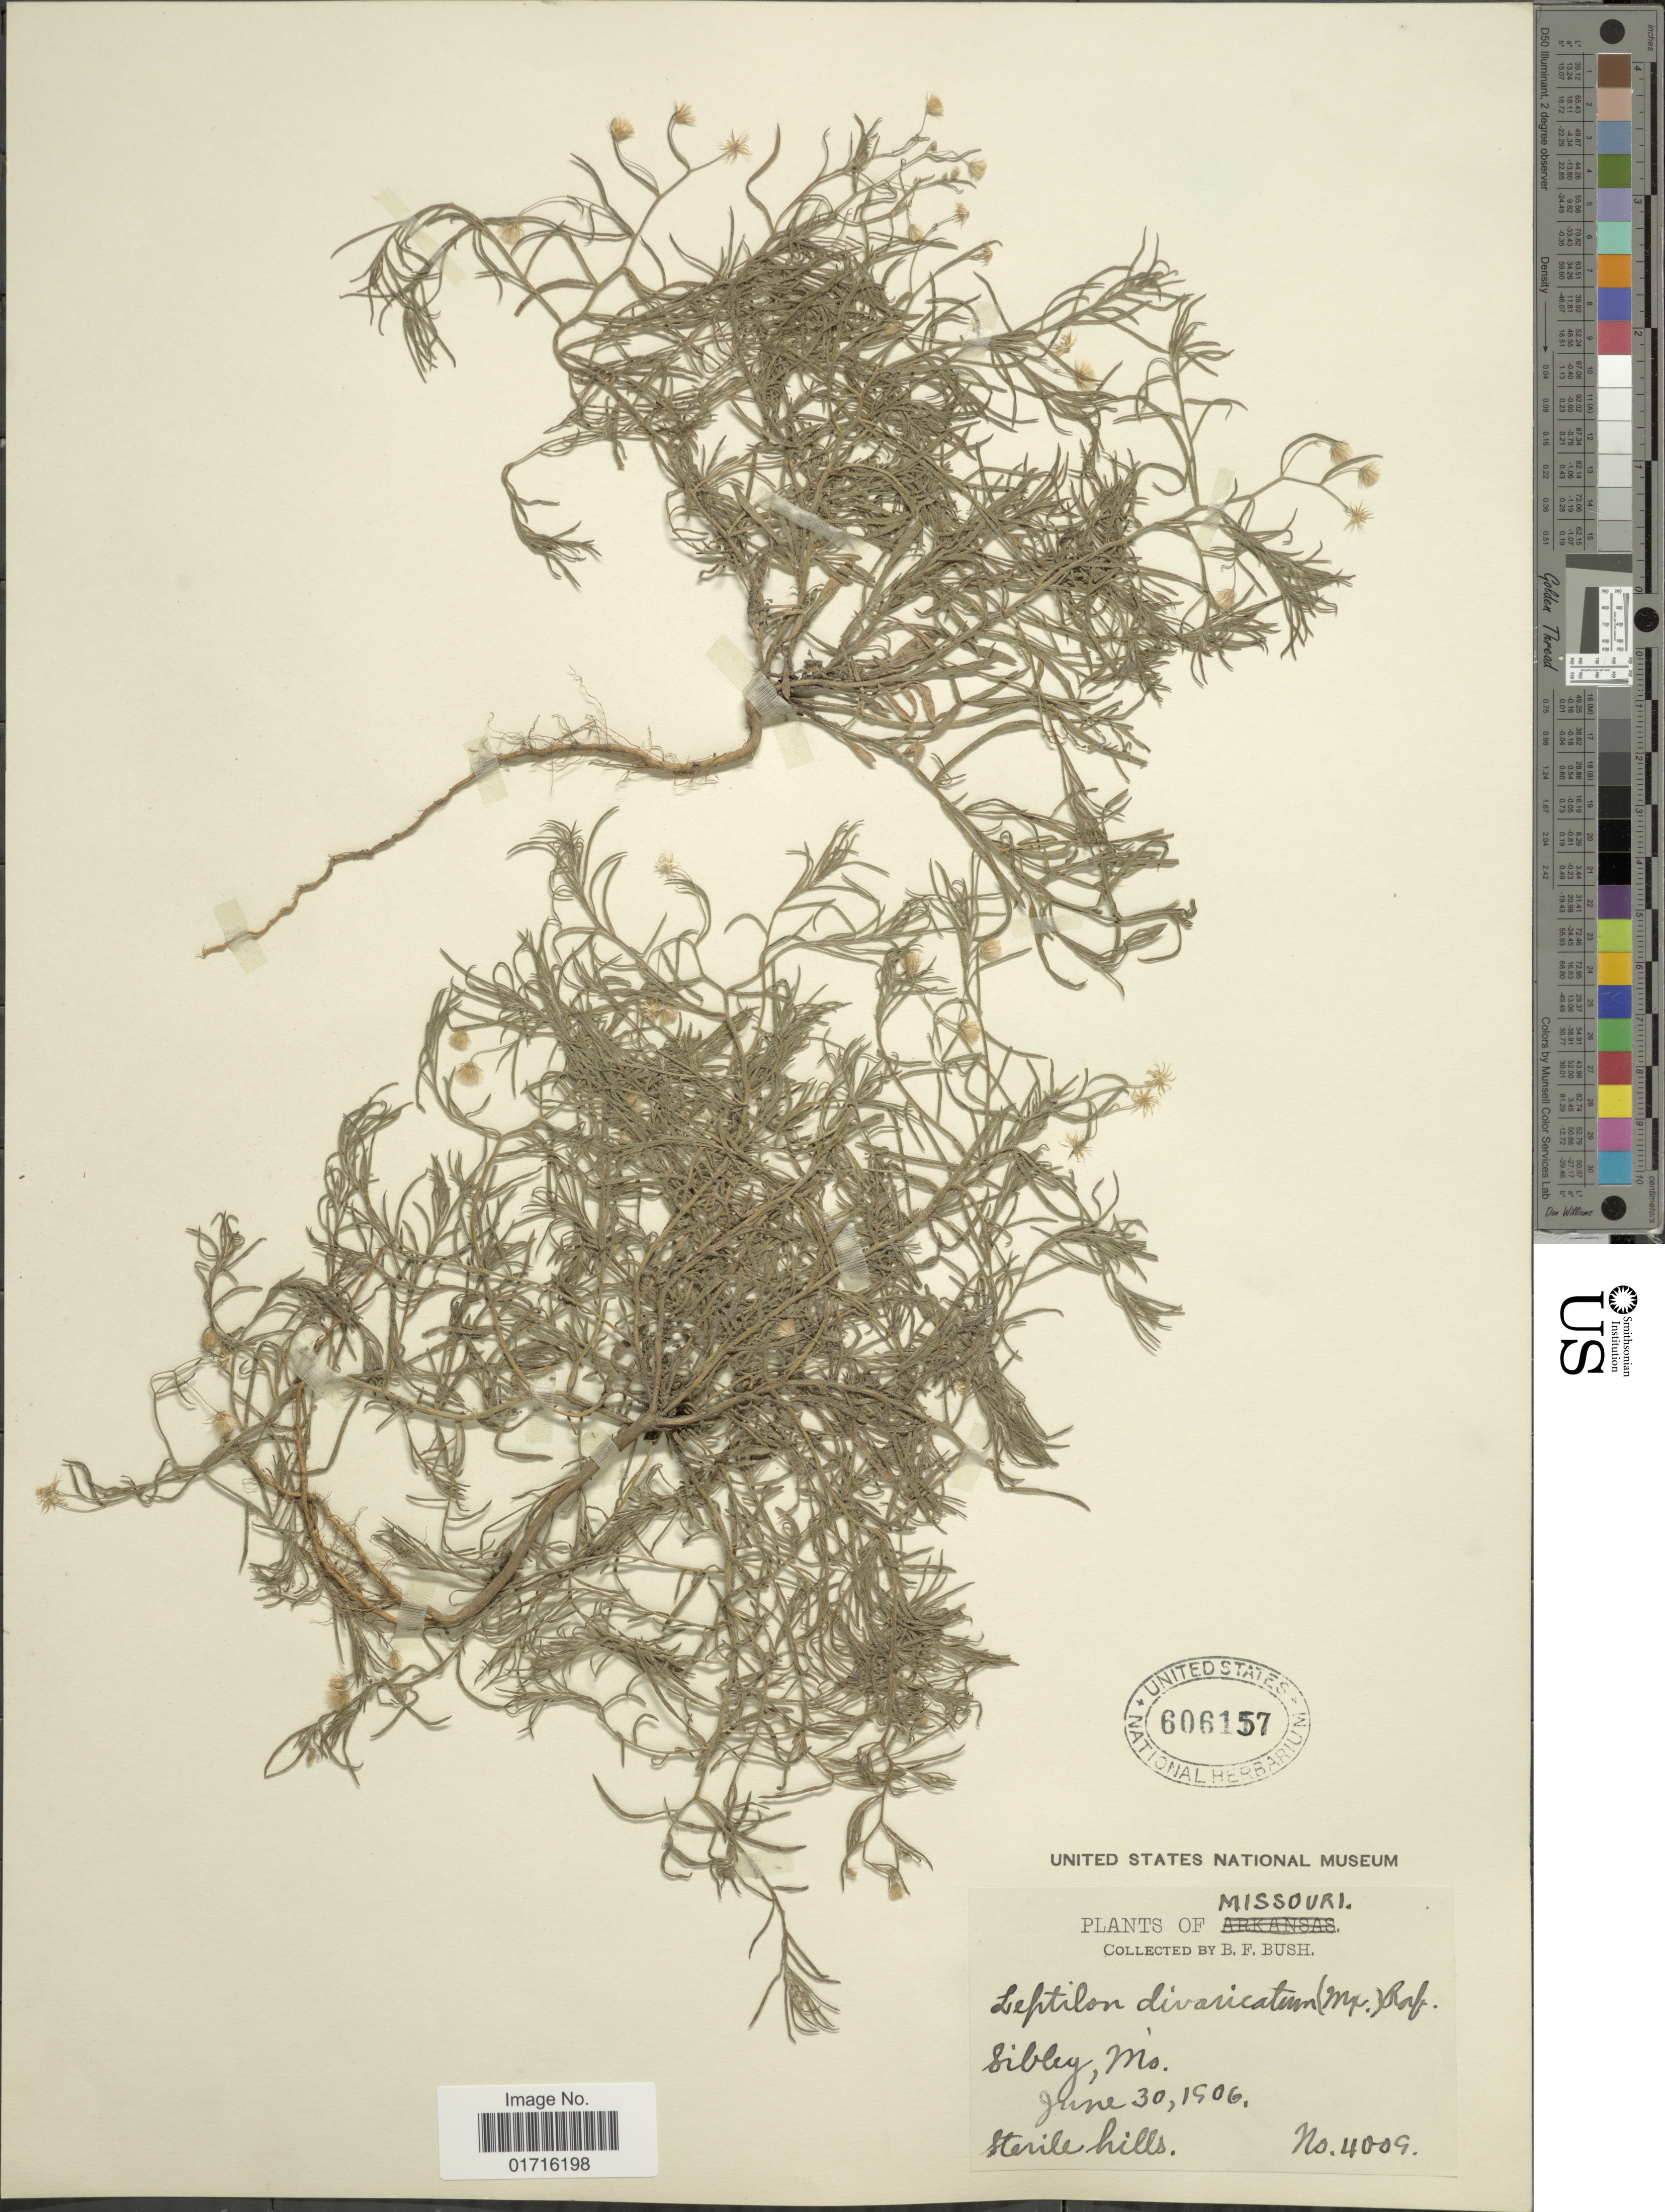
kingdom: Plantae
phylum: Tracheophyta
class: Magnoliopsida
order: Asterales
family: Asteraceae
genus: Conyza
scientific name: Conyza divaricata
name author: Spreng.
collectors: B. F. Bush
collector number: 4009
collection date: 1906-06-30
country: United States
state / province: Missouri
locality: Sibley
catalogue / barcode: US 606157